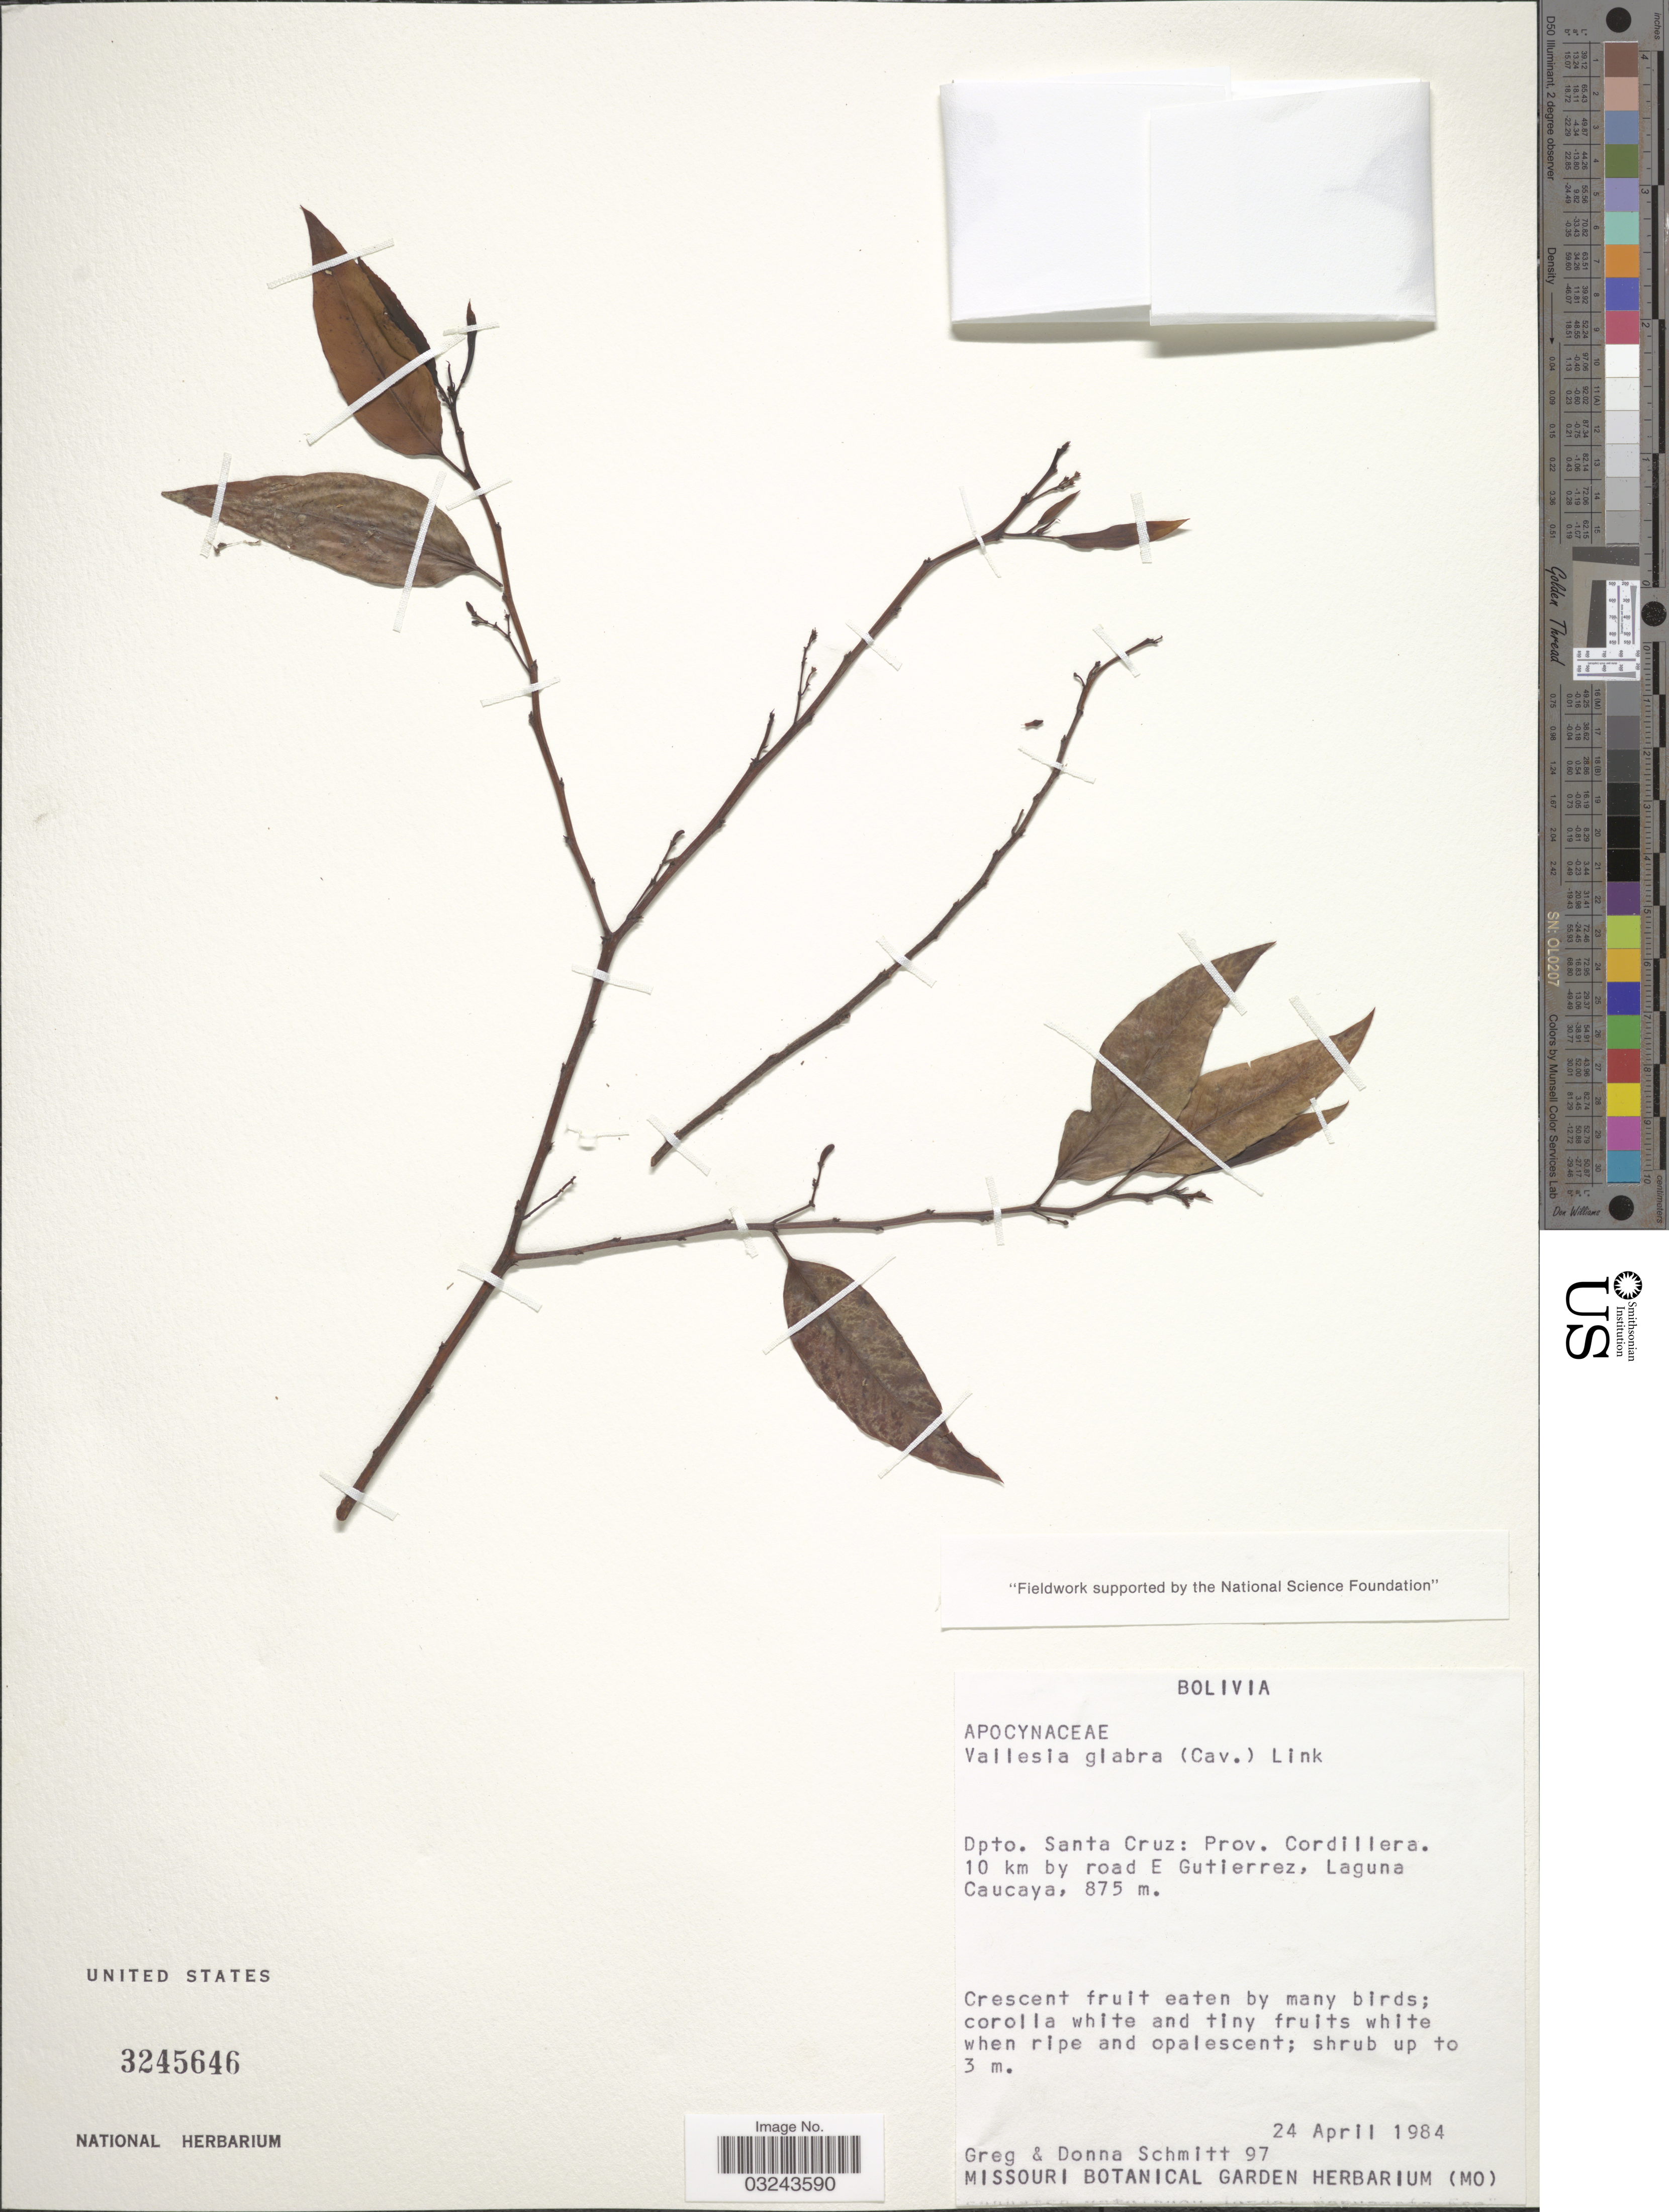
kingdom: Plantae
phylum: Tracheophyta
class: Magnoliopsida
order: Gentianales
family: Apocynaceae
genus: Vallesia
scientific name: Vallesia glabra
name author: (Cav.) Link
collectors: G. Schmitt & D. Schmitt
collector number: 97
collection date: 1984-04-24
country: Bolivia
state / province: Santa Cruz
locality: Dpto. Santa Cruz: Prov. Cordillera 10 km by road E Gutierrez, Laguna Caucaya.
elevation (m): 875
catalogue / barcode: US 3245646